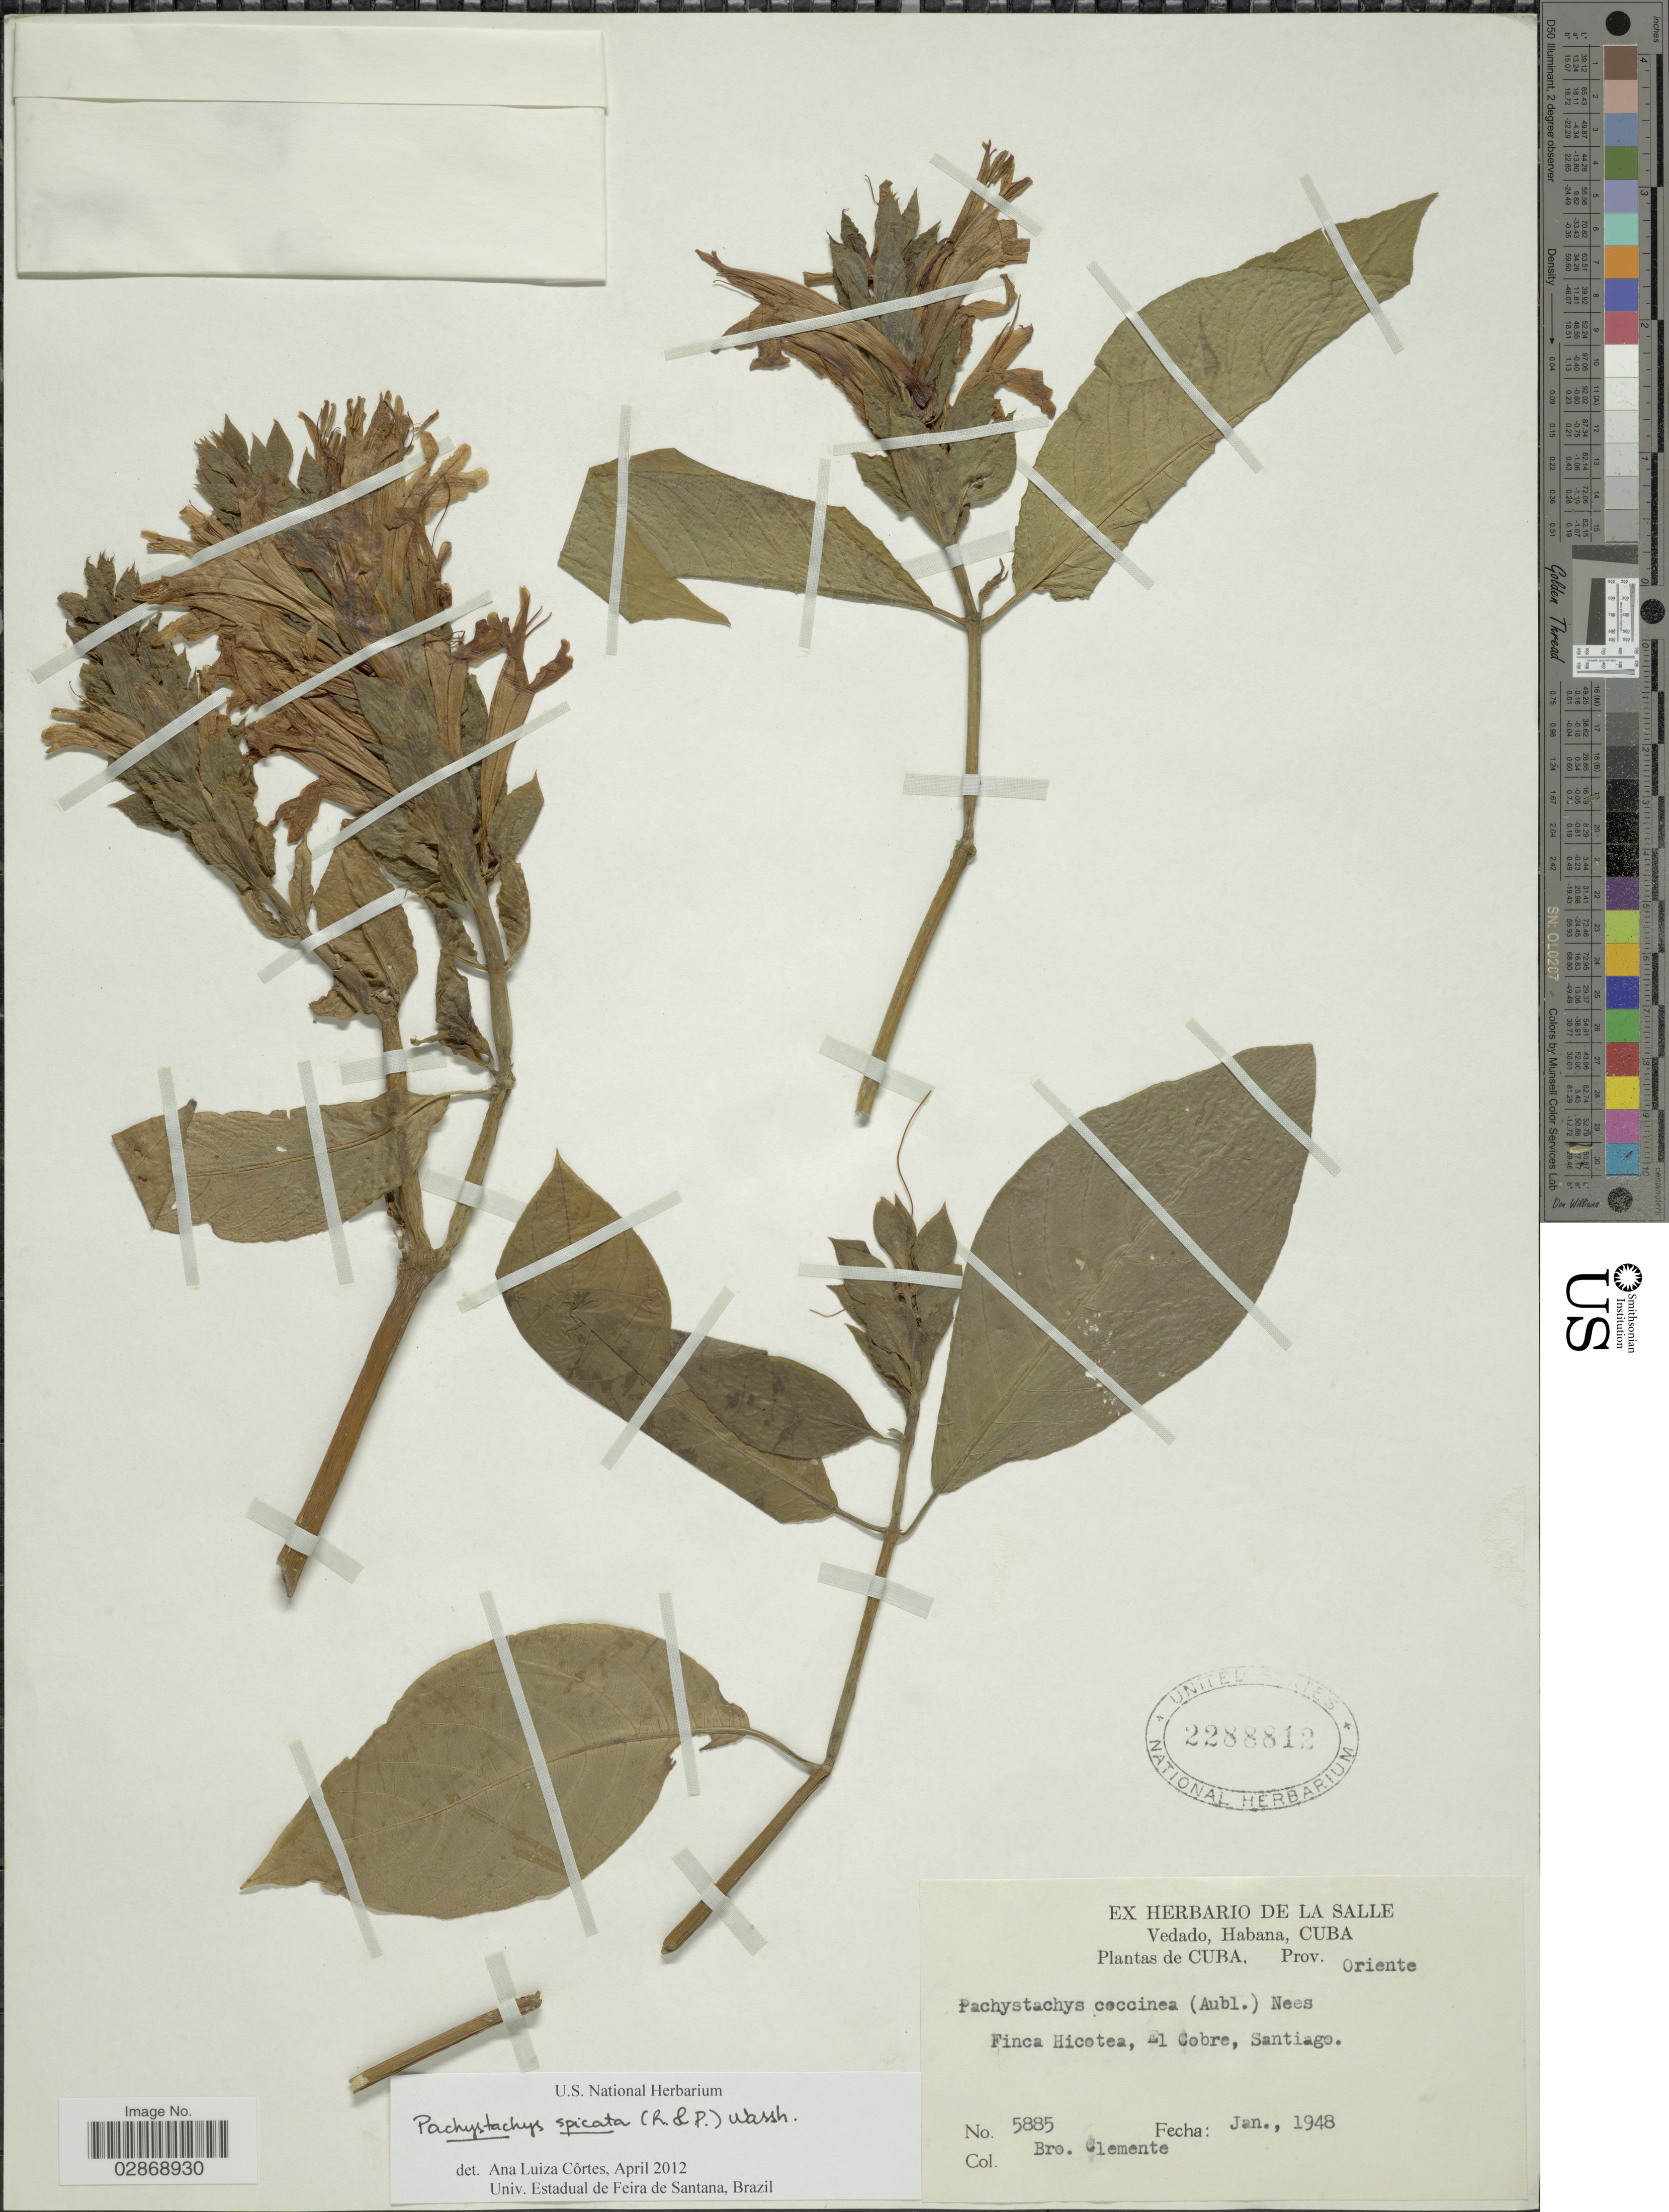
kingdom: Plantae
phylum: Tracheophyta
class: Magnoliopsida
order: Lamiales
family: Acanthaceae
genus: Pachystachys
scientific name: Pachystachys spicata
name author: (Ruiz & Pav.) Wassh.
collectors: Bro. Clemente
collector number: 5885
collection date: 1948-01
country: Cuba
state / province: Oriente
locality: Finca Hicotea, El Cobre, Santiago.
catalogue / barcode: US 2288812